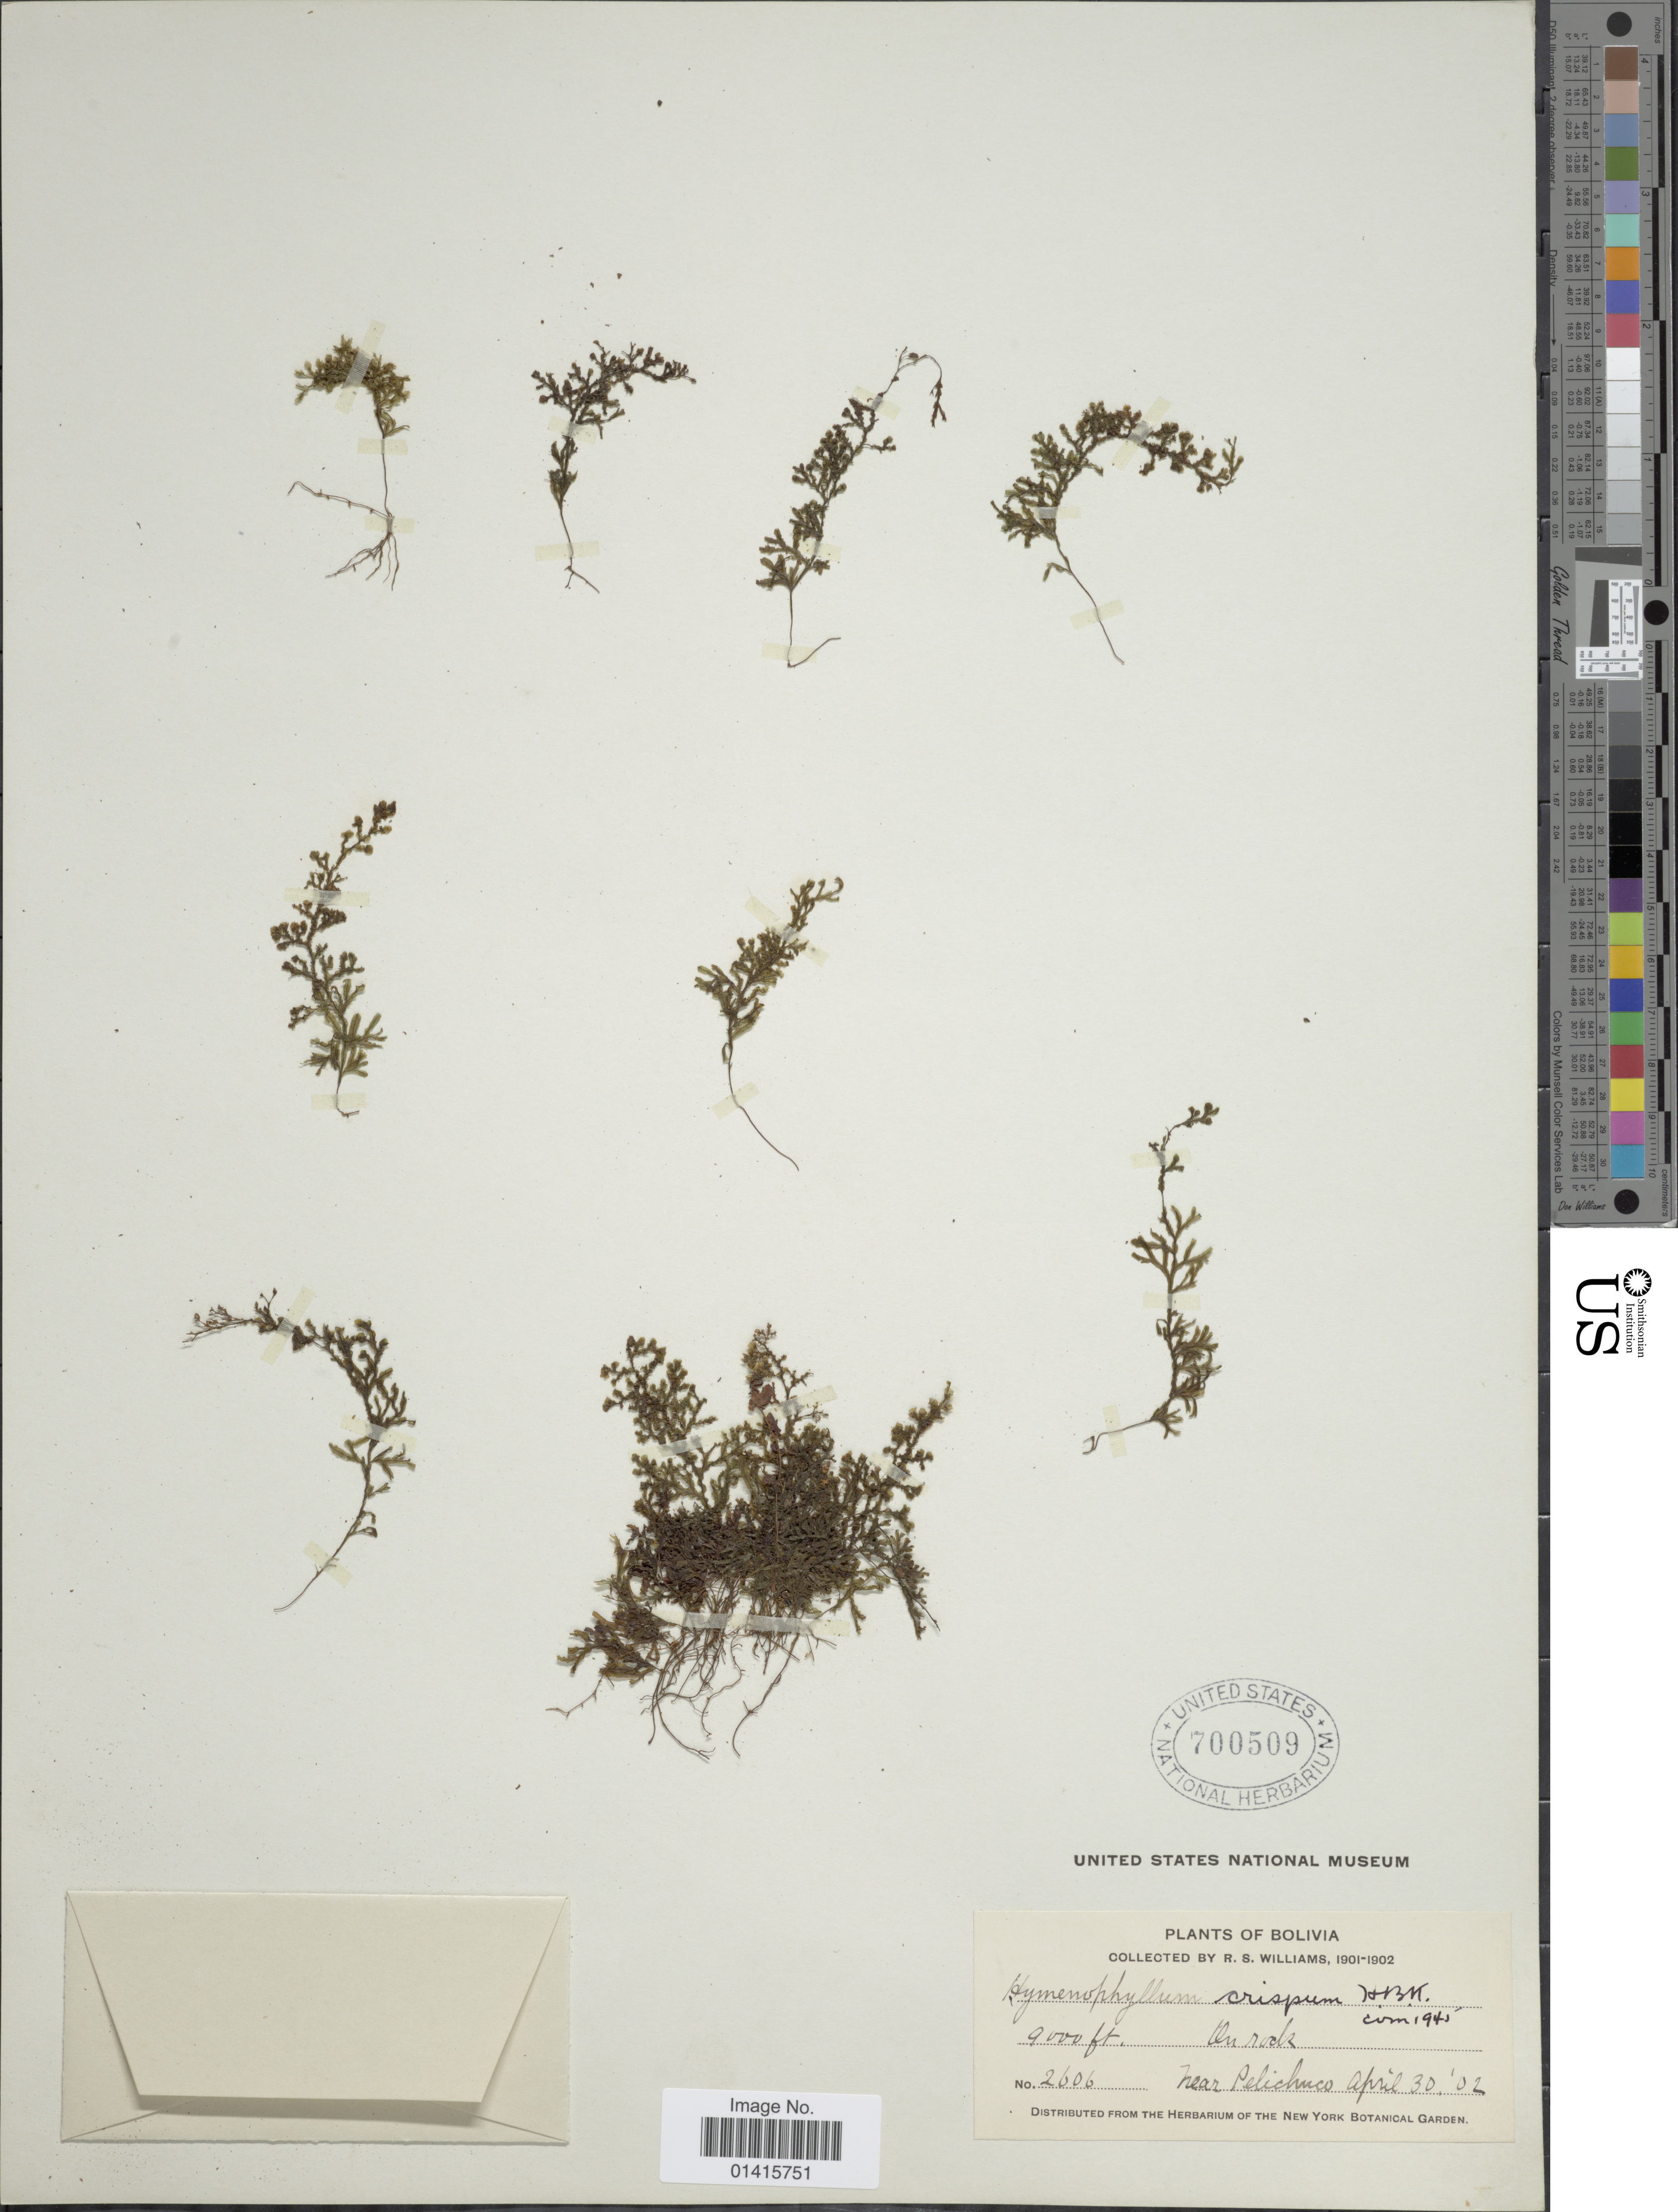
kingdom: Plantae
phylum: Tracheophyta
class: Polypodiopsida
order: Hymenophyllales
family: Hymenophyllaceae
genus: Hymenophyllum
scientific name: Hymenophyllum crispum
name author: Kunth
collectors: R. S. Williams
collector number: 2606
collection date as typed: April 30, '02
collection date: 1902-04-30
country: Bolivia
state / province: La Paz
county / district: Franz Tamayo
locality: Near Pelechuco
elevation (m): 2743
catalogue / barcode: US 700509